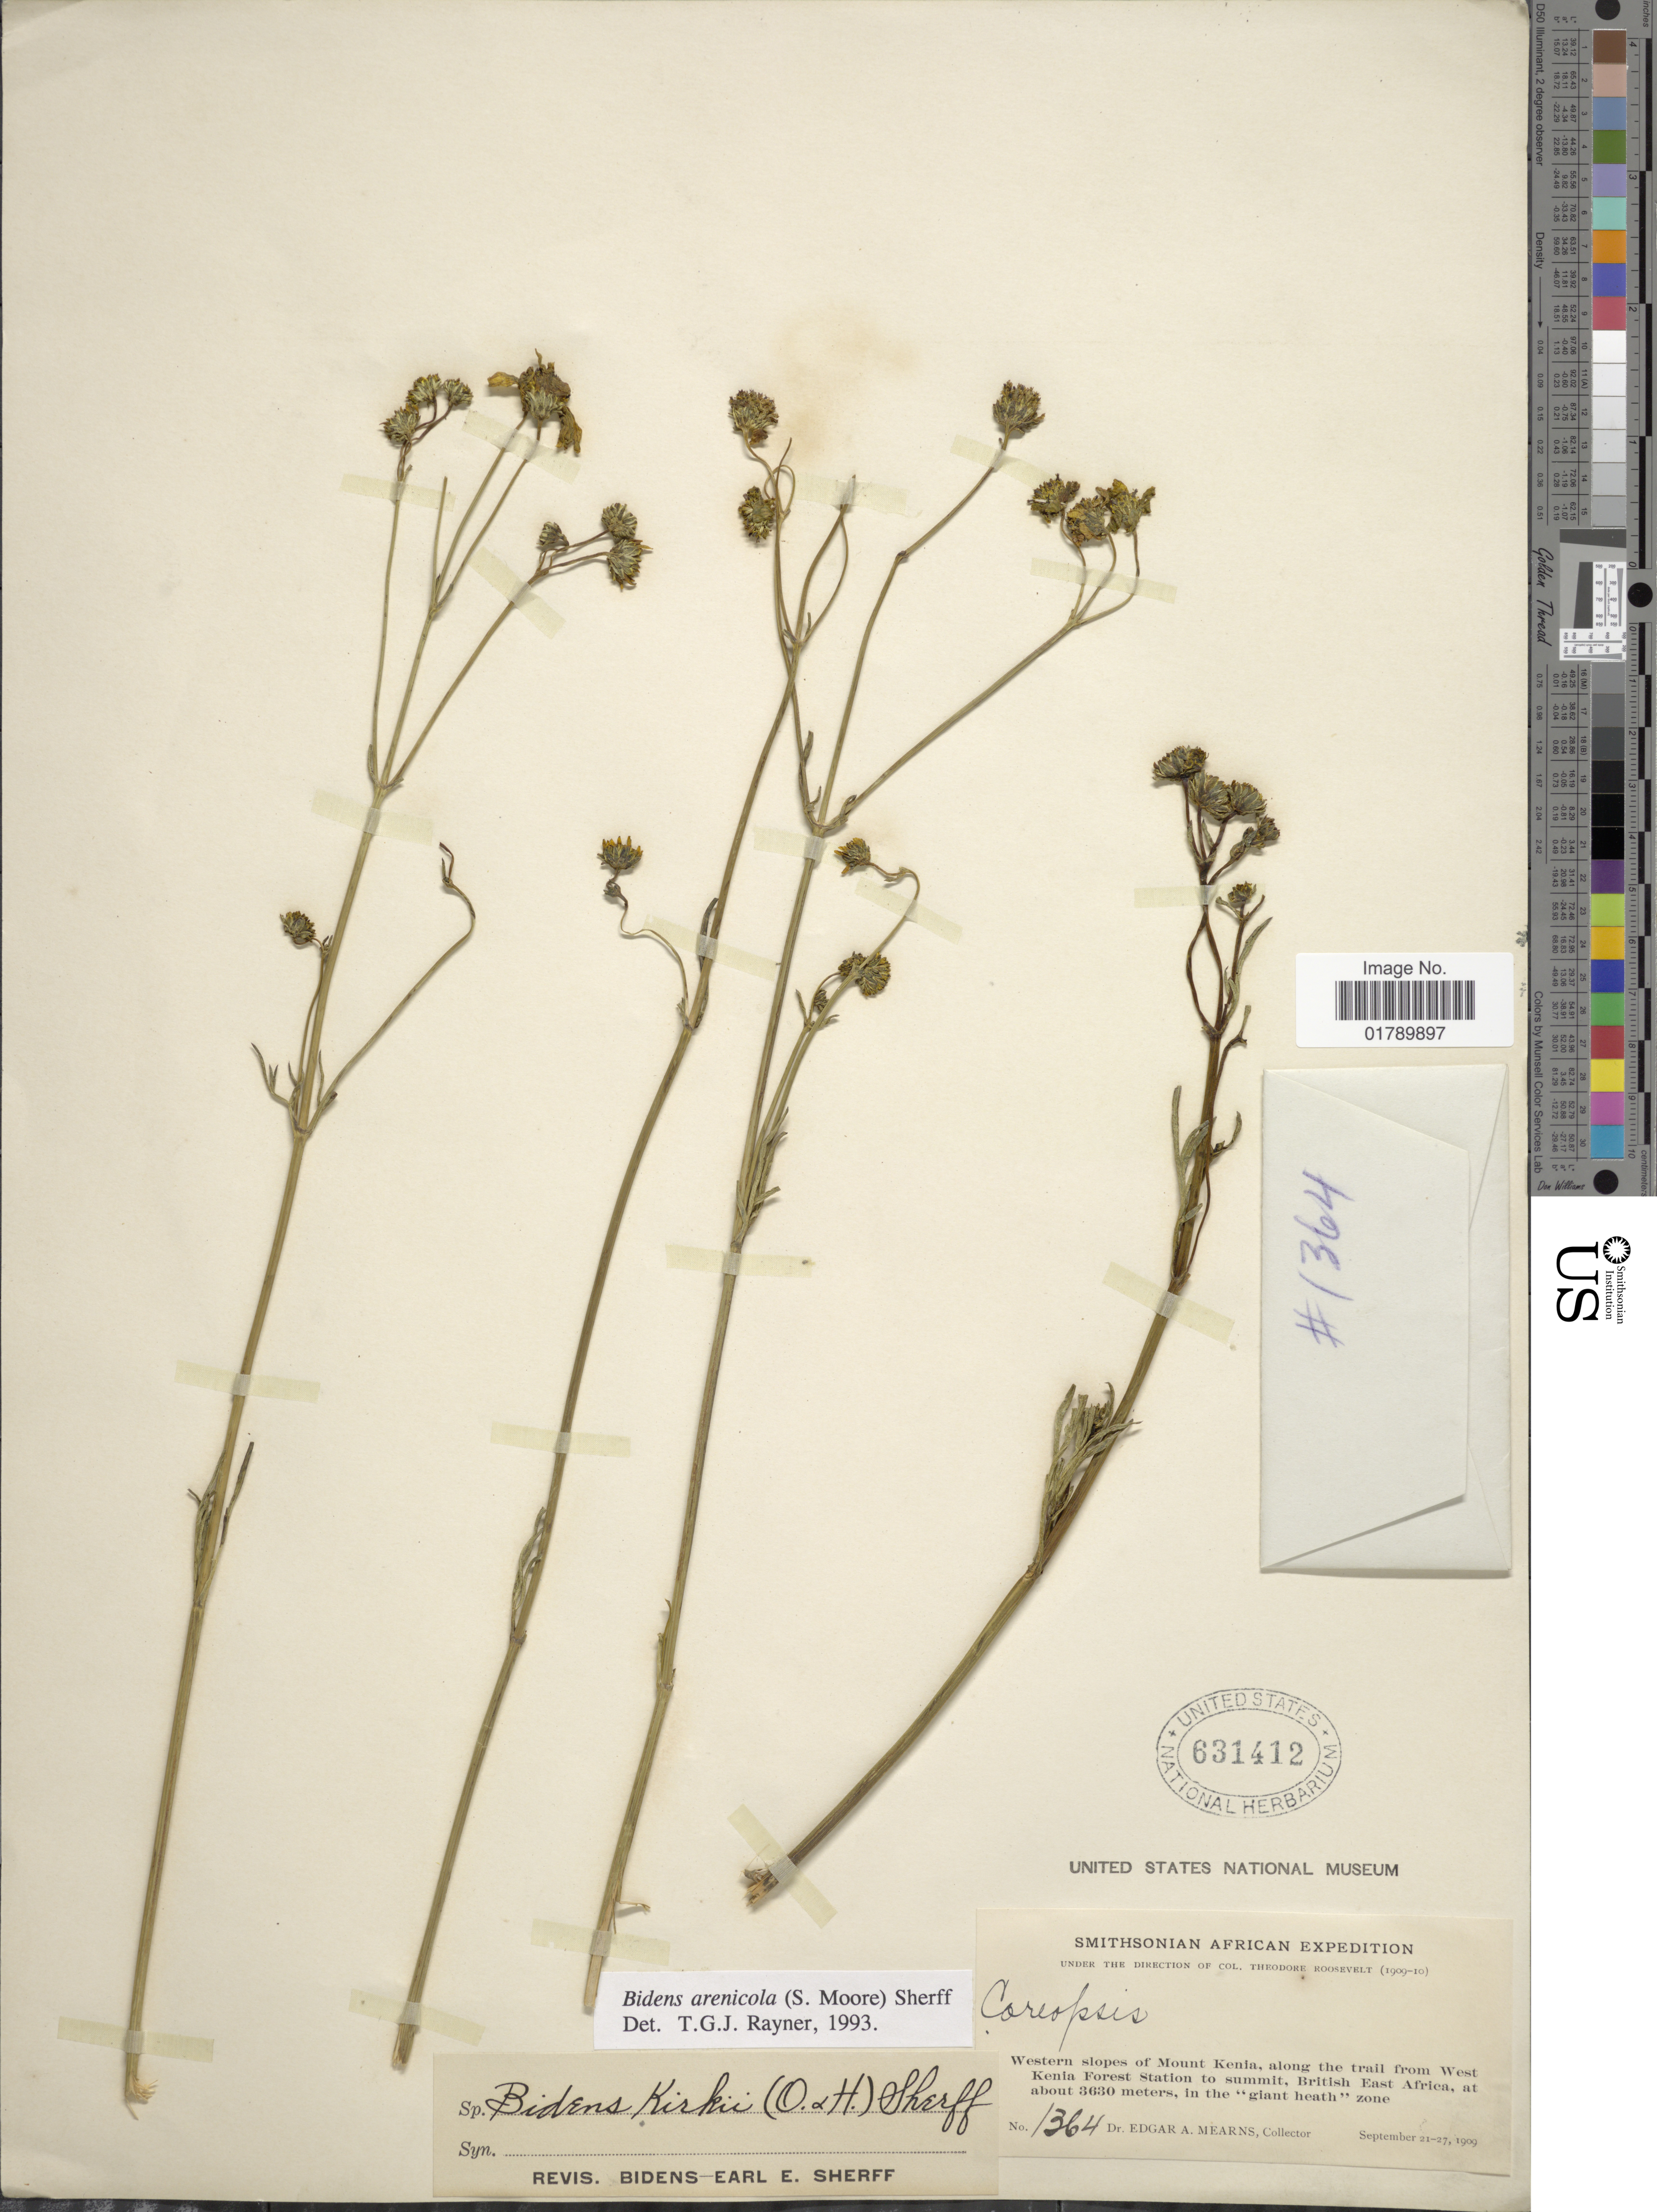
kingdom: Plantae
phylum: Tracheophyta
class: Magnoliopsida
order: Asterales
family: Asteraceae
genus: Bidens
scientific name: Bidens arenicola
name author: (S. Moore) Sherff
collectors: E. A. Mearns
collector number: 1364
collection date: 1909-09-21/1909-09-27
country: Kenya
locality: Western slpes of Mount Kenia, along trail from West Kenia Forest Station to summit, Brittish Wast Africa,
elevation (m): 3630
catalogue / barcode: US 631412